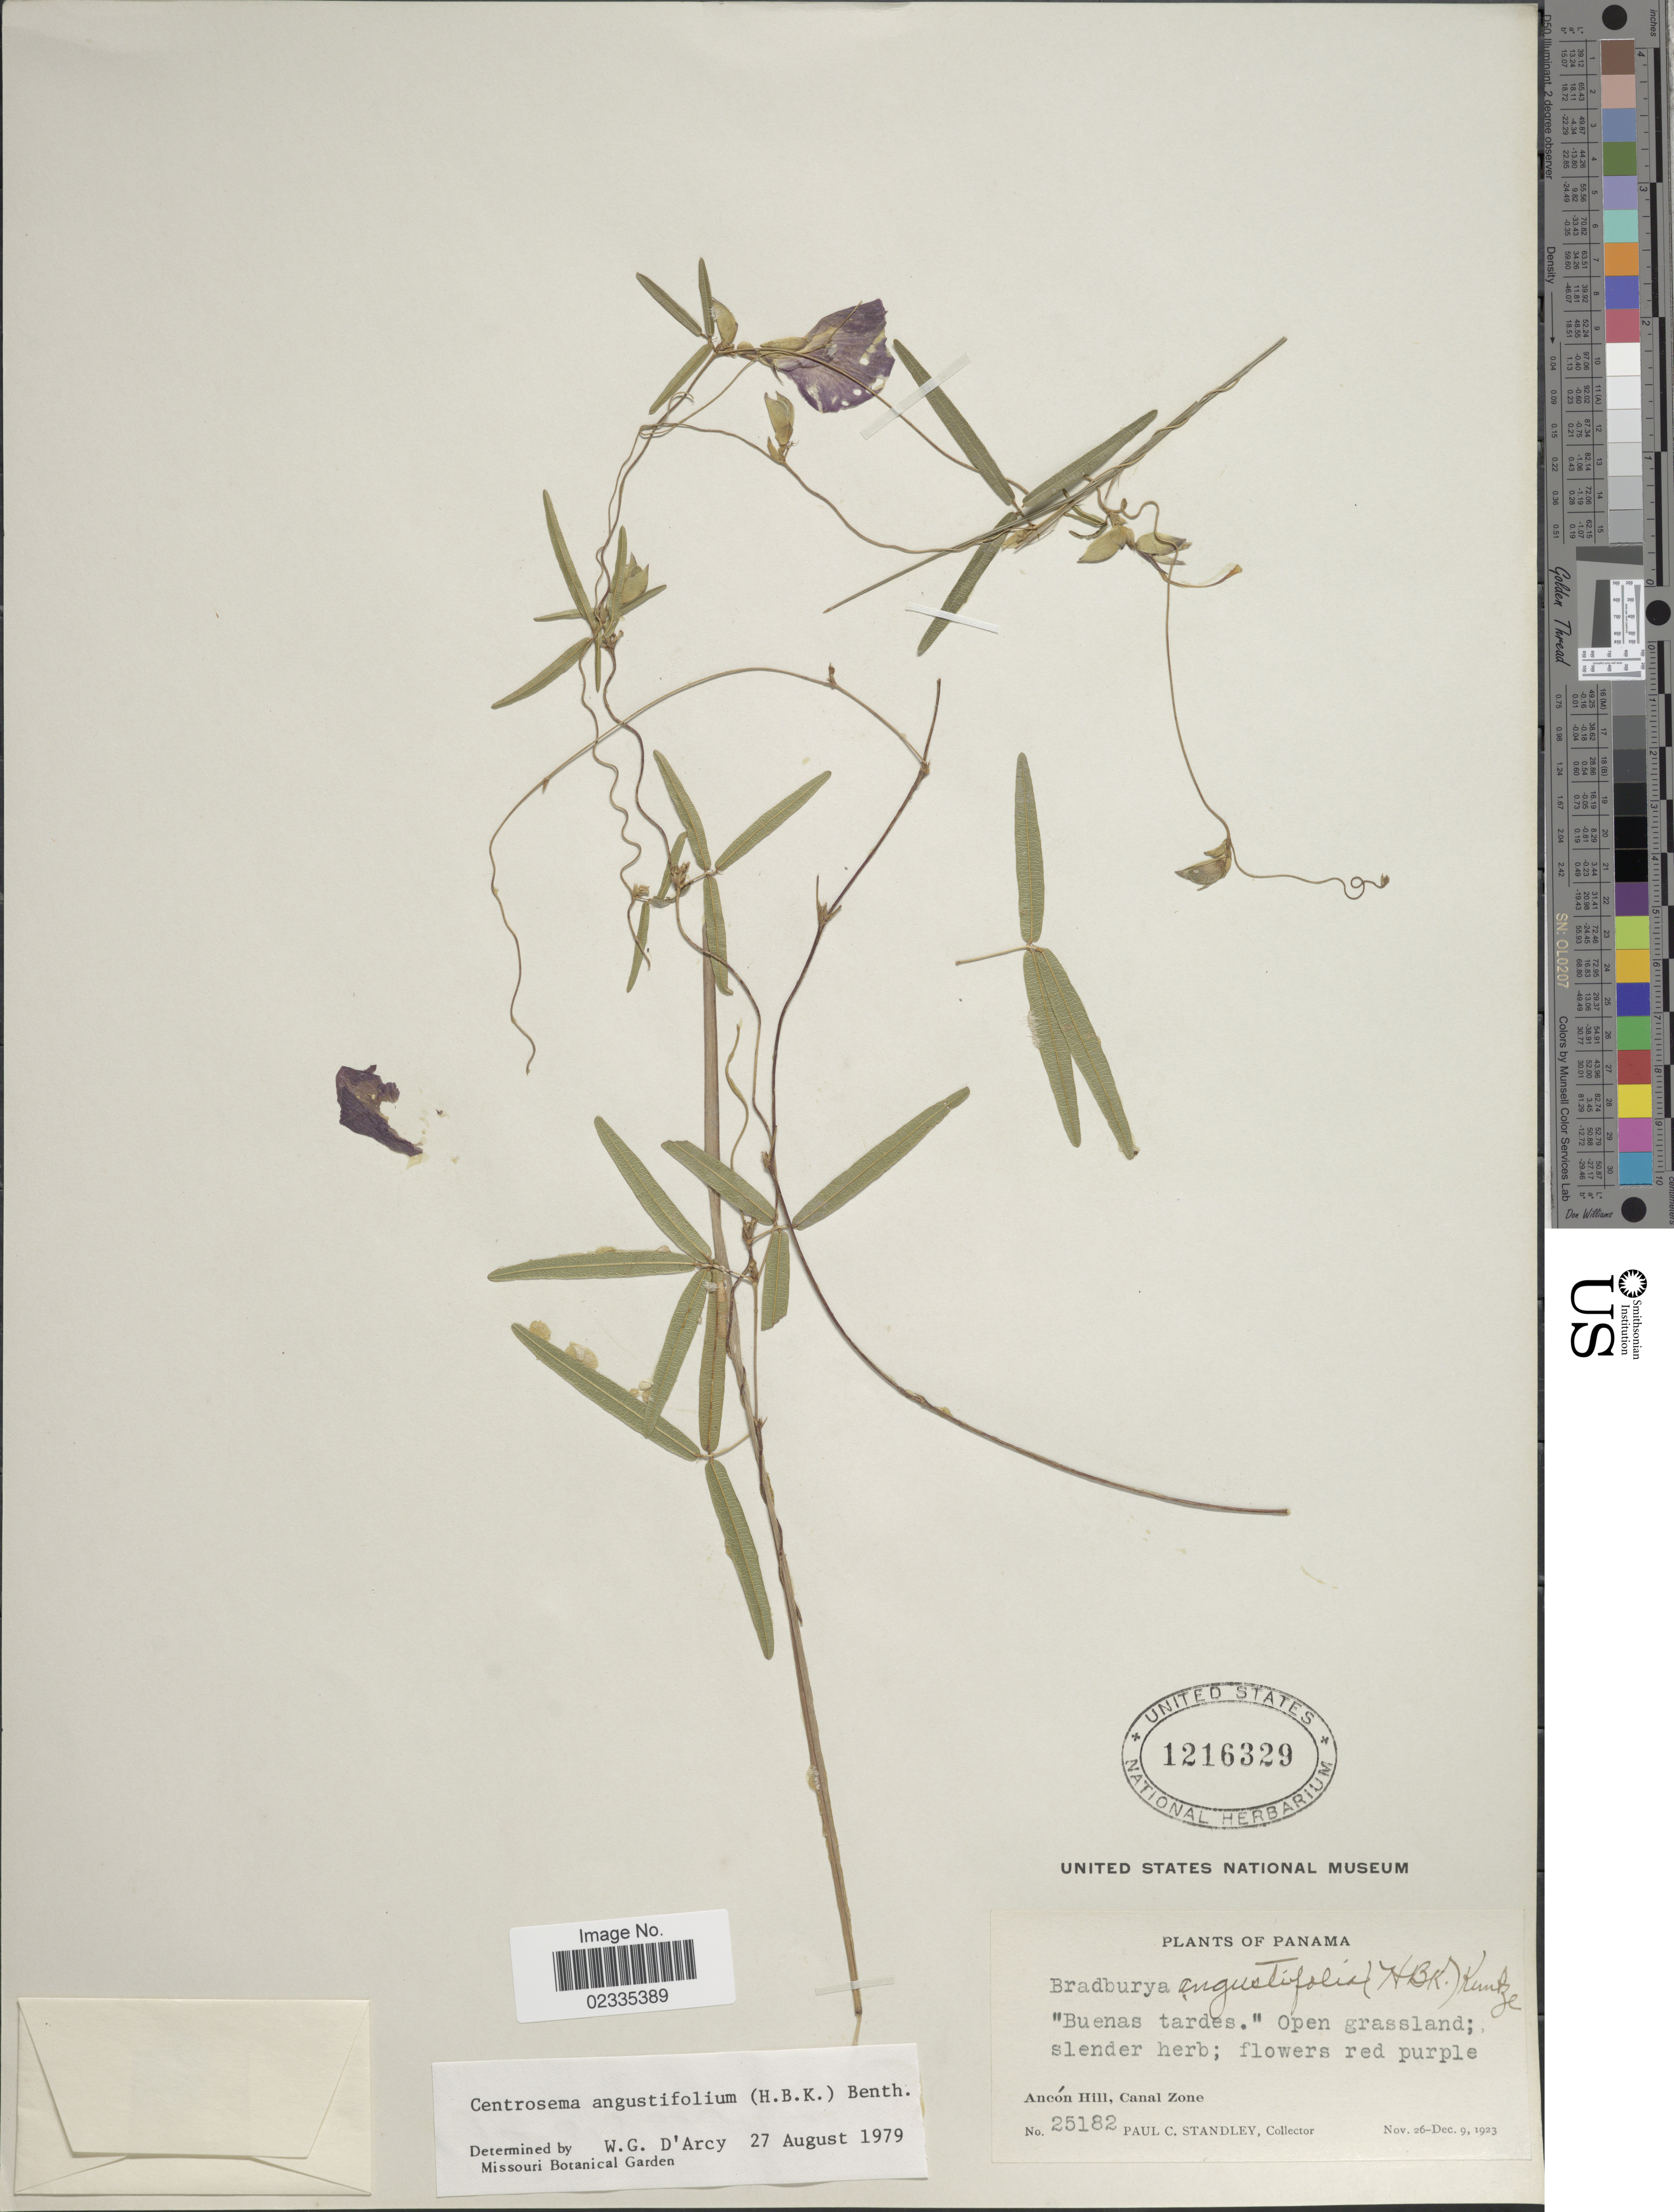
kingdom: Plantae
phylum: Tracheophyta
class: Magnoliopsida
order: Fabales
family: Fabaceae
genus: Centrosema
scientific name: Centrosema angustifolium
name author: (Kunth) Benth.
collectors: P. C. Standley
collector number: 25182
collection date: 1923-11-26/1923-12-09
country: Panama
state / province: Colón / Panamá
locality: Ancon Hill, Canal Zone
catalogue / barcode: US 1216329